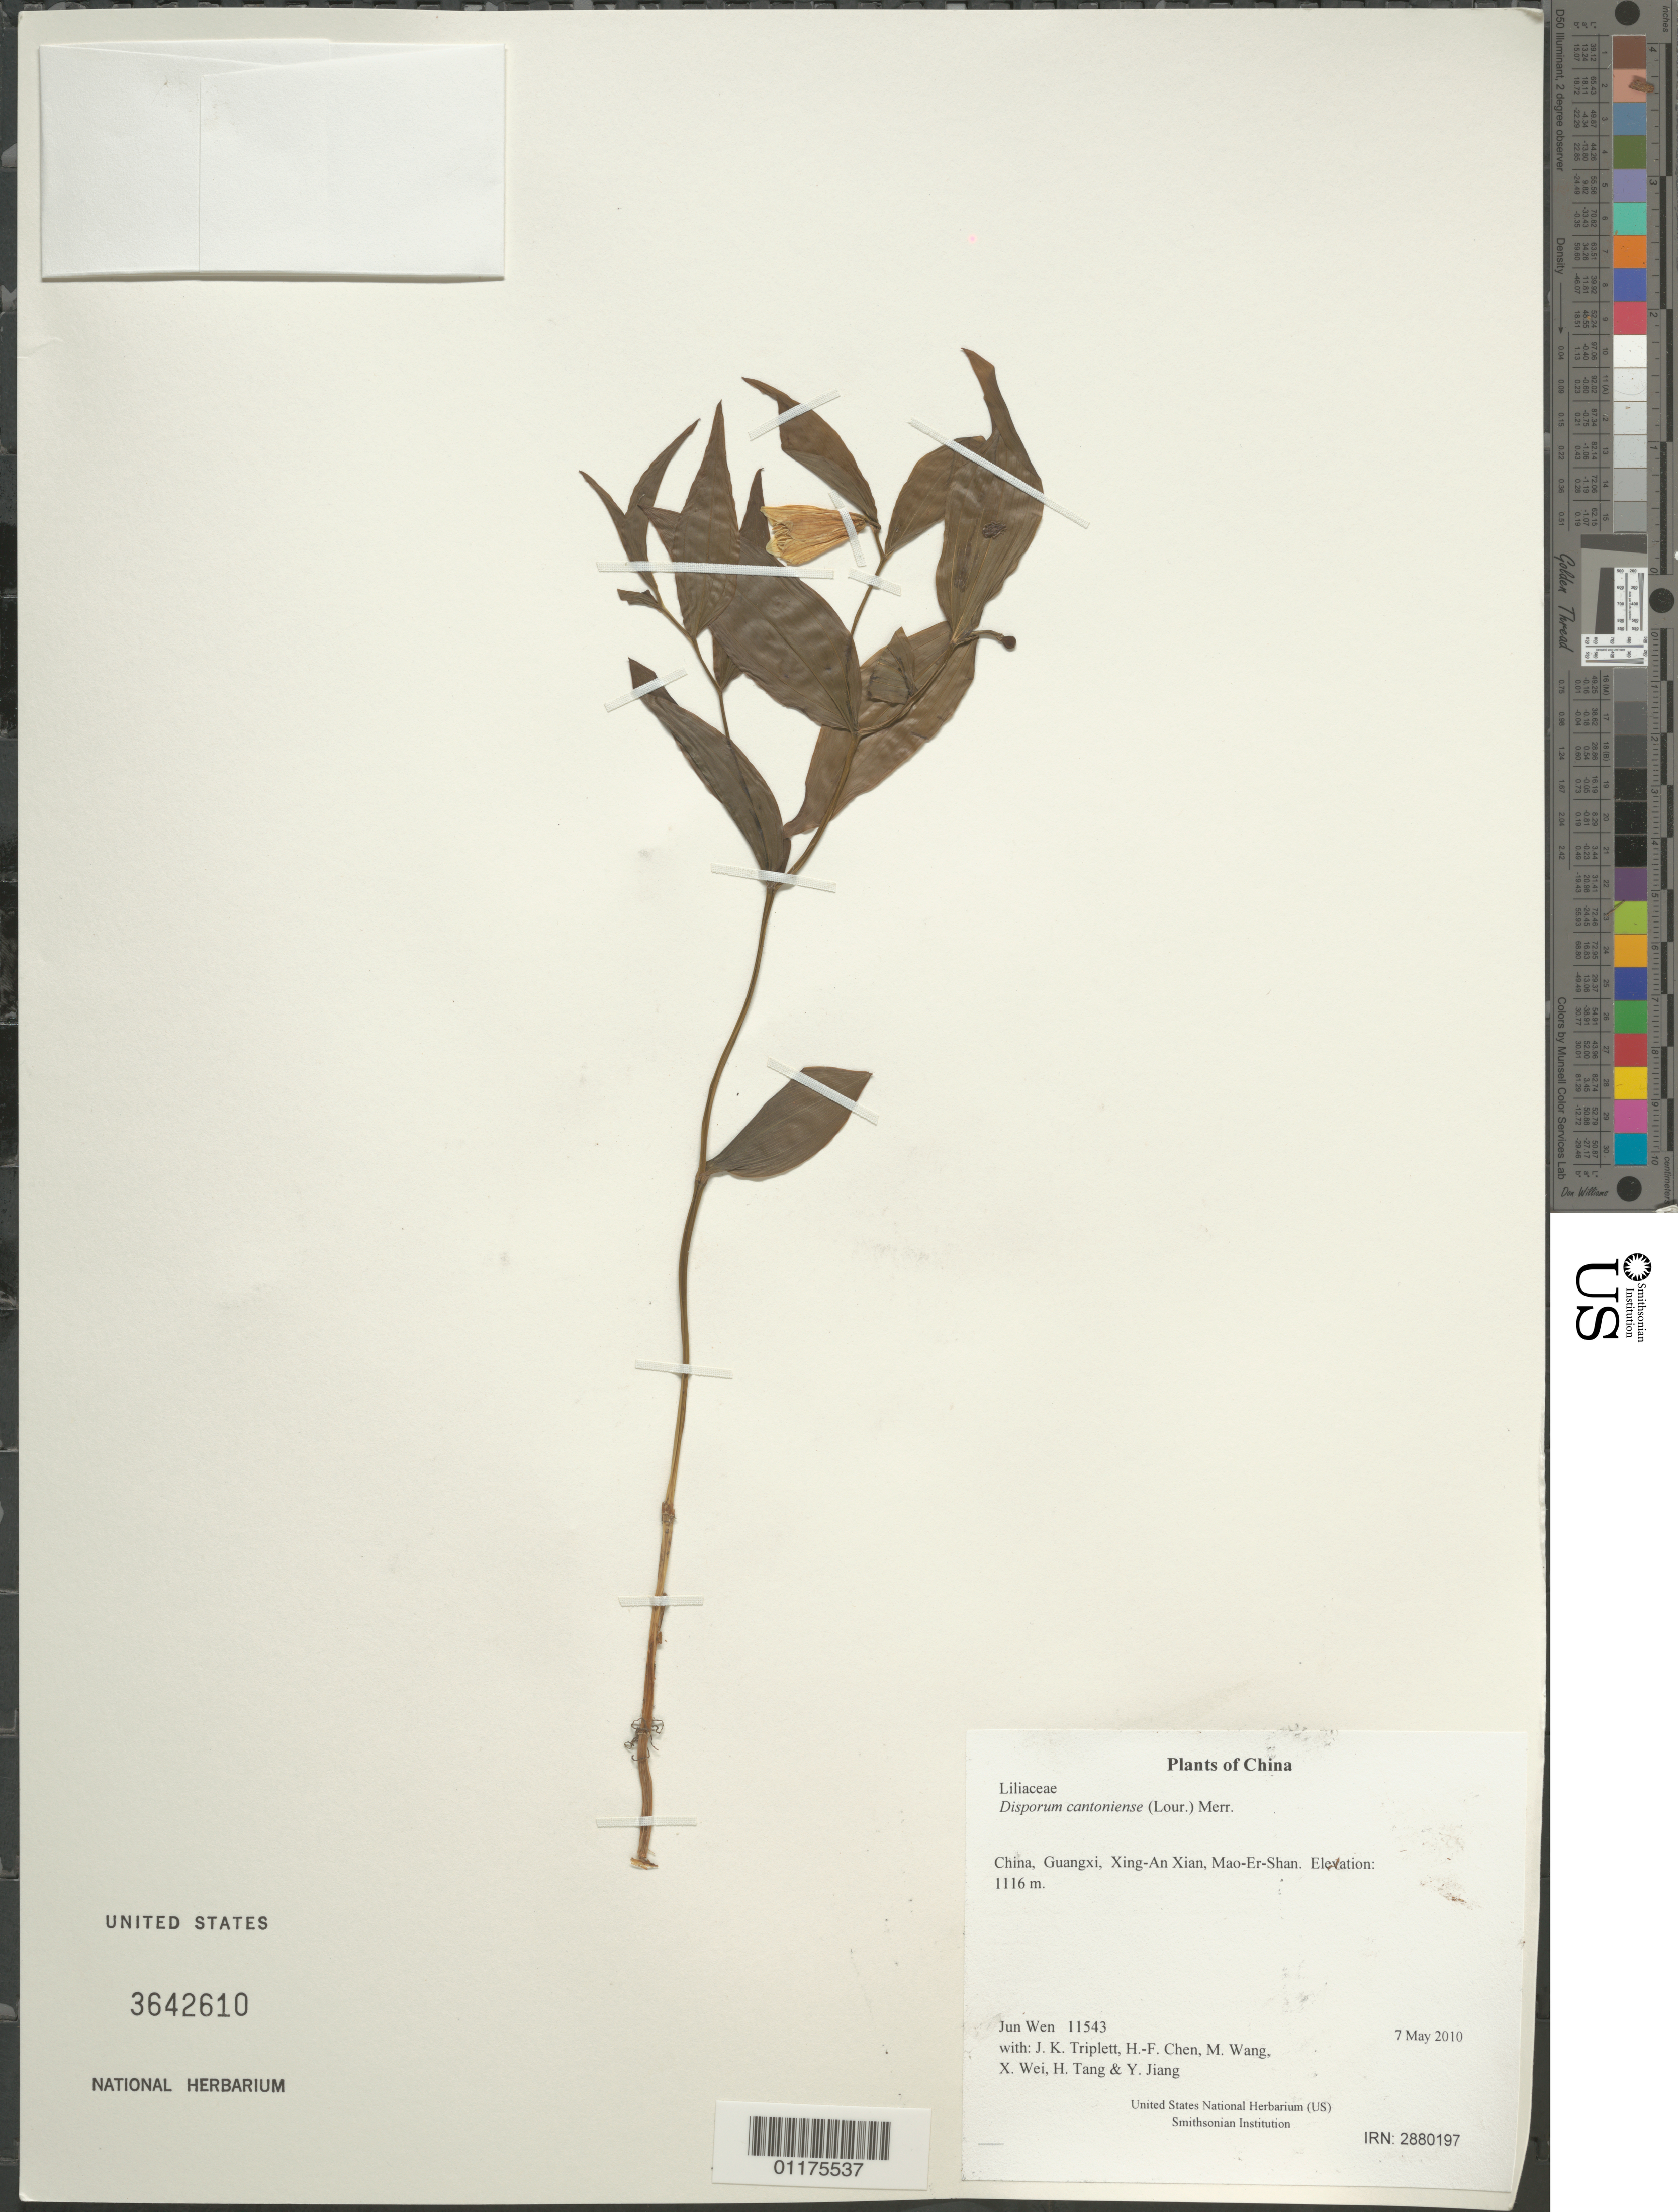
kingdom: Plantae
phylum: Tracheophyta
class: Liliopsida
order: Liliales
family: Colchicaceae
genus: Disporum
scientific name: Disporum cantoniense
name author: (Lour.) Merr.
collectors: J. Wen, J. K. Triplett, H.-F. Chen, M. Wang, X. Wei, H. Tang & Y. Jiang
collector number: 11543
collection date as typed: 7 May 2010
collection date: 2010-05-07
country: China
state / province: Guangxi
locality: Xing-An Xian, Mao-Er-Shan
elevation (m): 1116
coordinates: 25 52.881 N, 110 29.429 E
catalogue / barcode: US 3642610